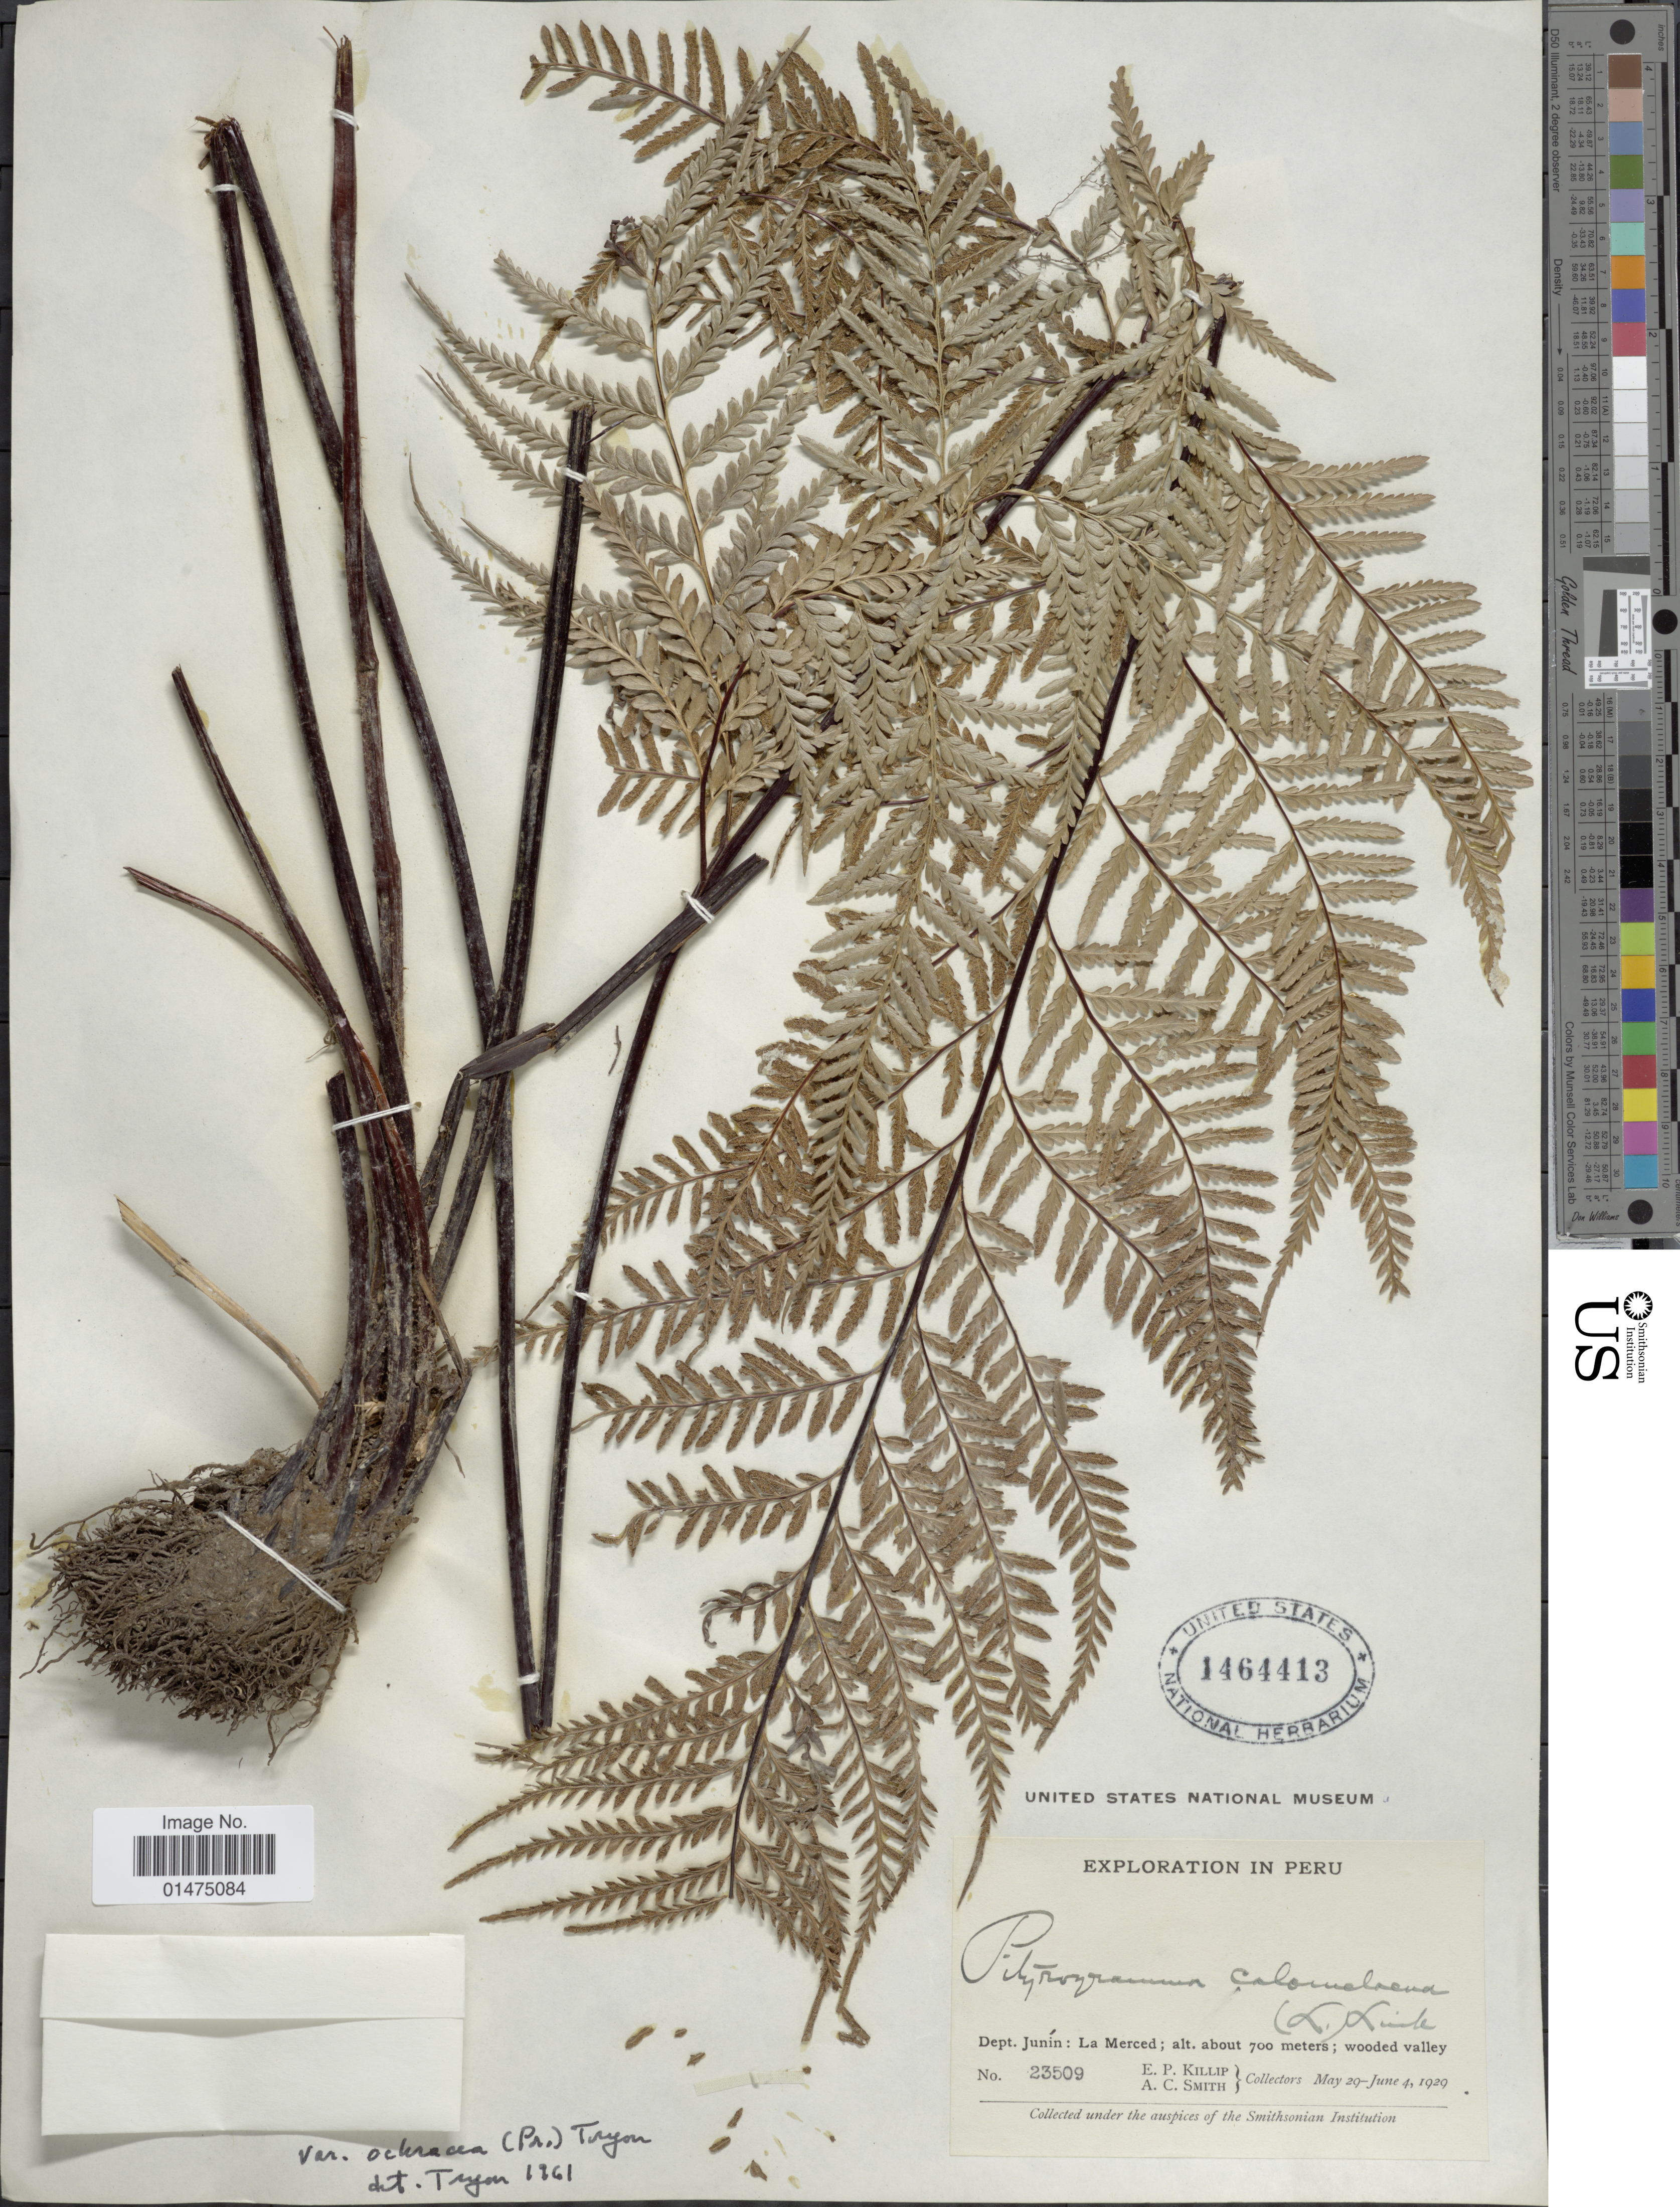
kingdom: Plantae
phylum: Tracheophyta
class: Polypodiopsida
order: Polypodiales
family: Pteridaceae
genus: Pityrogramma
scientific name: Pityrogramma ochracea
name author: (C. Presl) Domin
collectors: E. P. Killip & A. C. Smith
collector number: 23509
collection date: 1929-05-29/1929-06-04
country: Peru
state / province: Junín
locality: Dept. Junin, La Merced, wooded valley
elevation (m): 700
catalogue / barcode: US 1464413